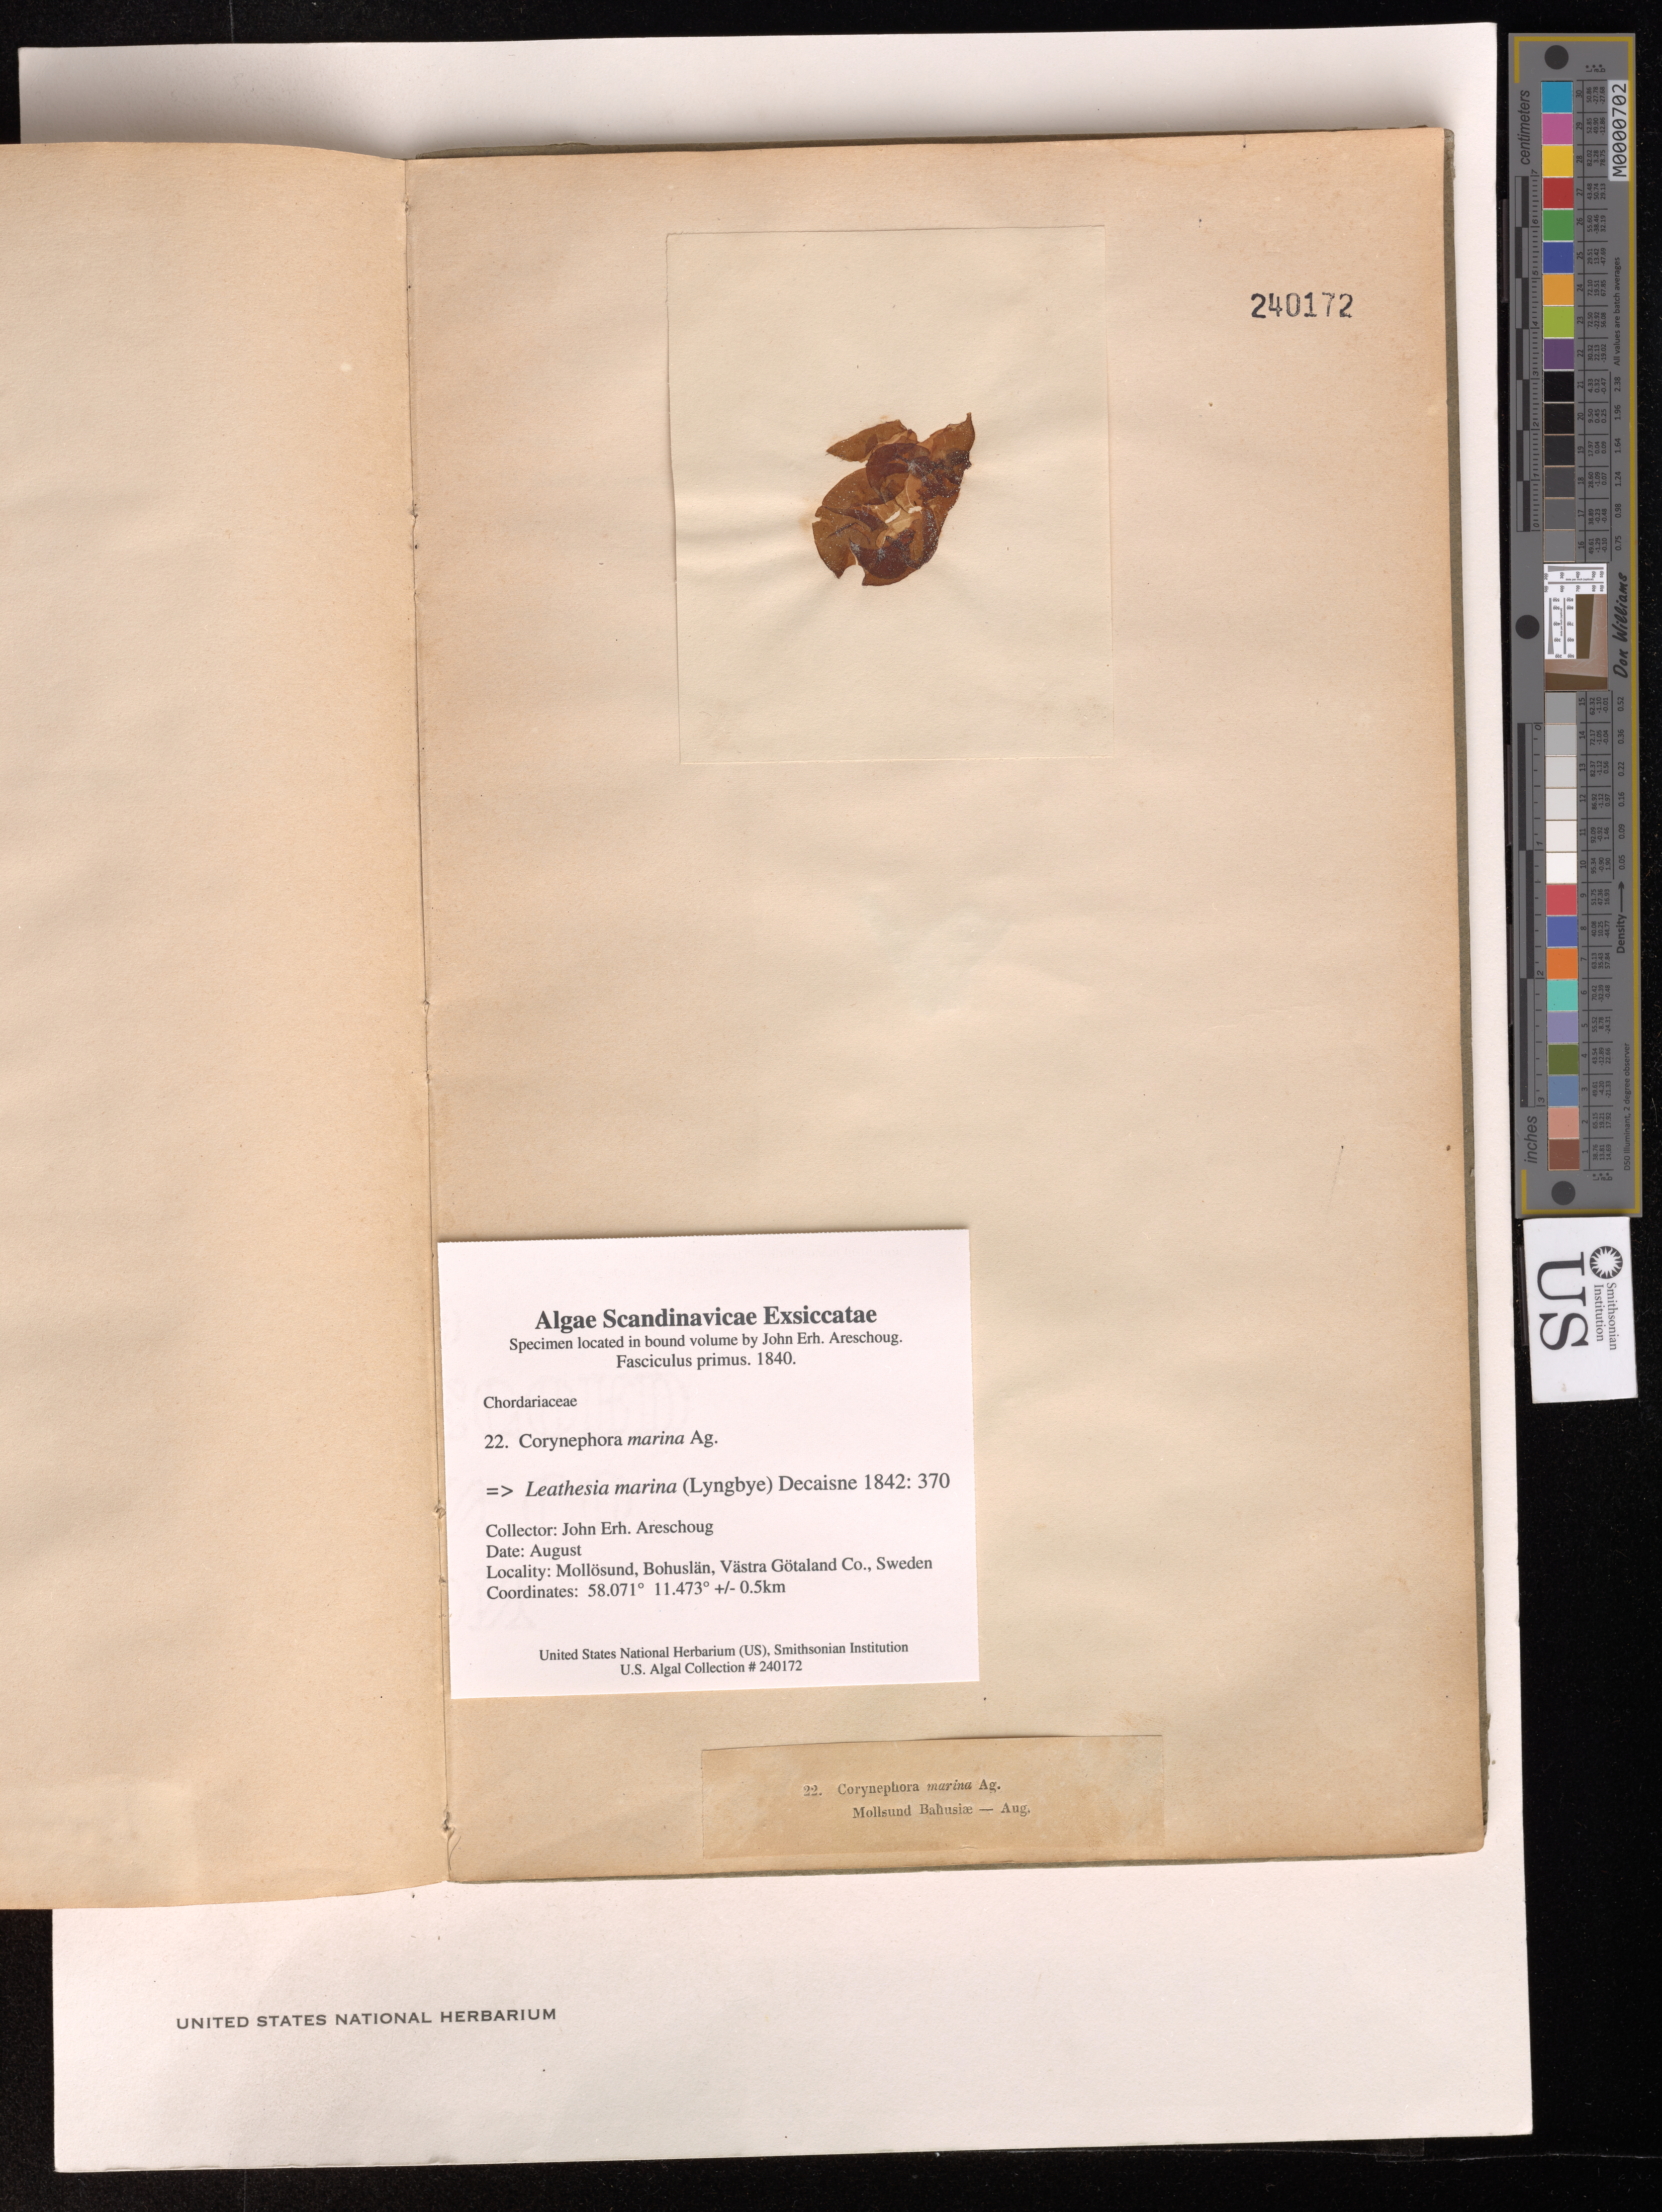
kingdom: Chromista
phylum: Ochrophyta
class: Phaeophyceae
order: Ectocarpales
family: Chordariaceae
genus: Leathesia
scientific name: Leathesia marina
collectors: J. Areschoug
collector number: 22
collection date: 1840-08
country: Sweden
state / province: Västra Götaland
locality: Mollösund, Bohuslan.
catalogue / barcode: US 240172